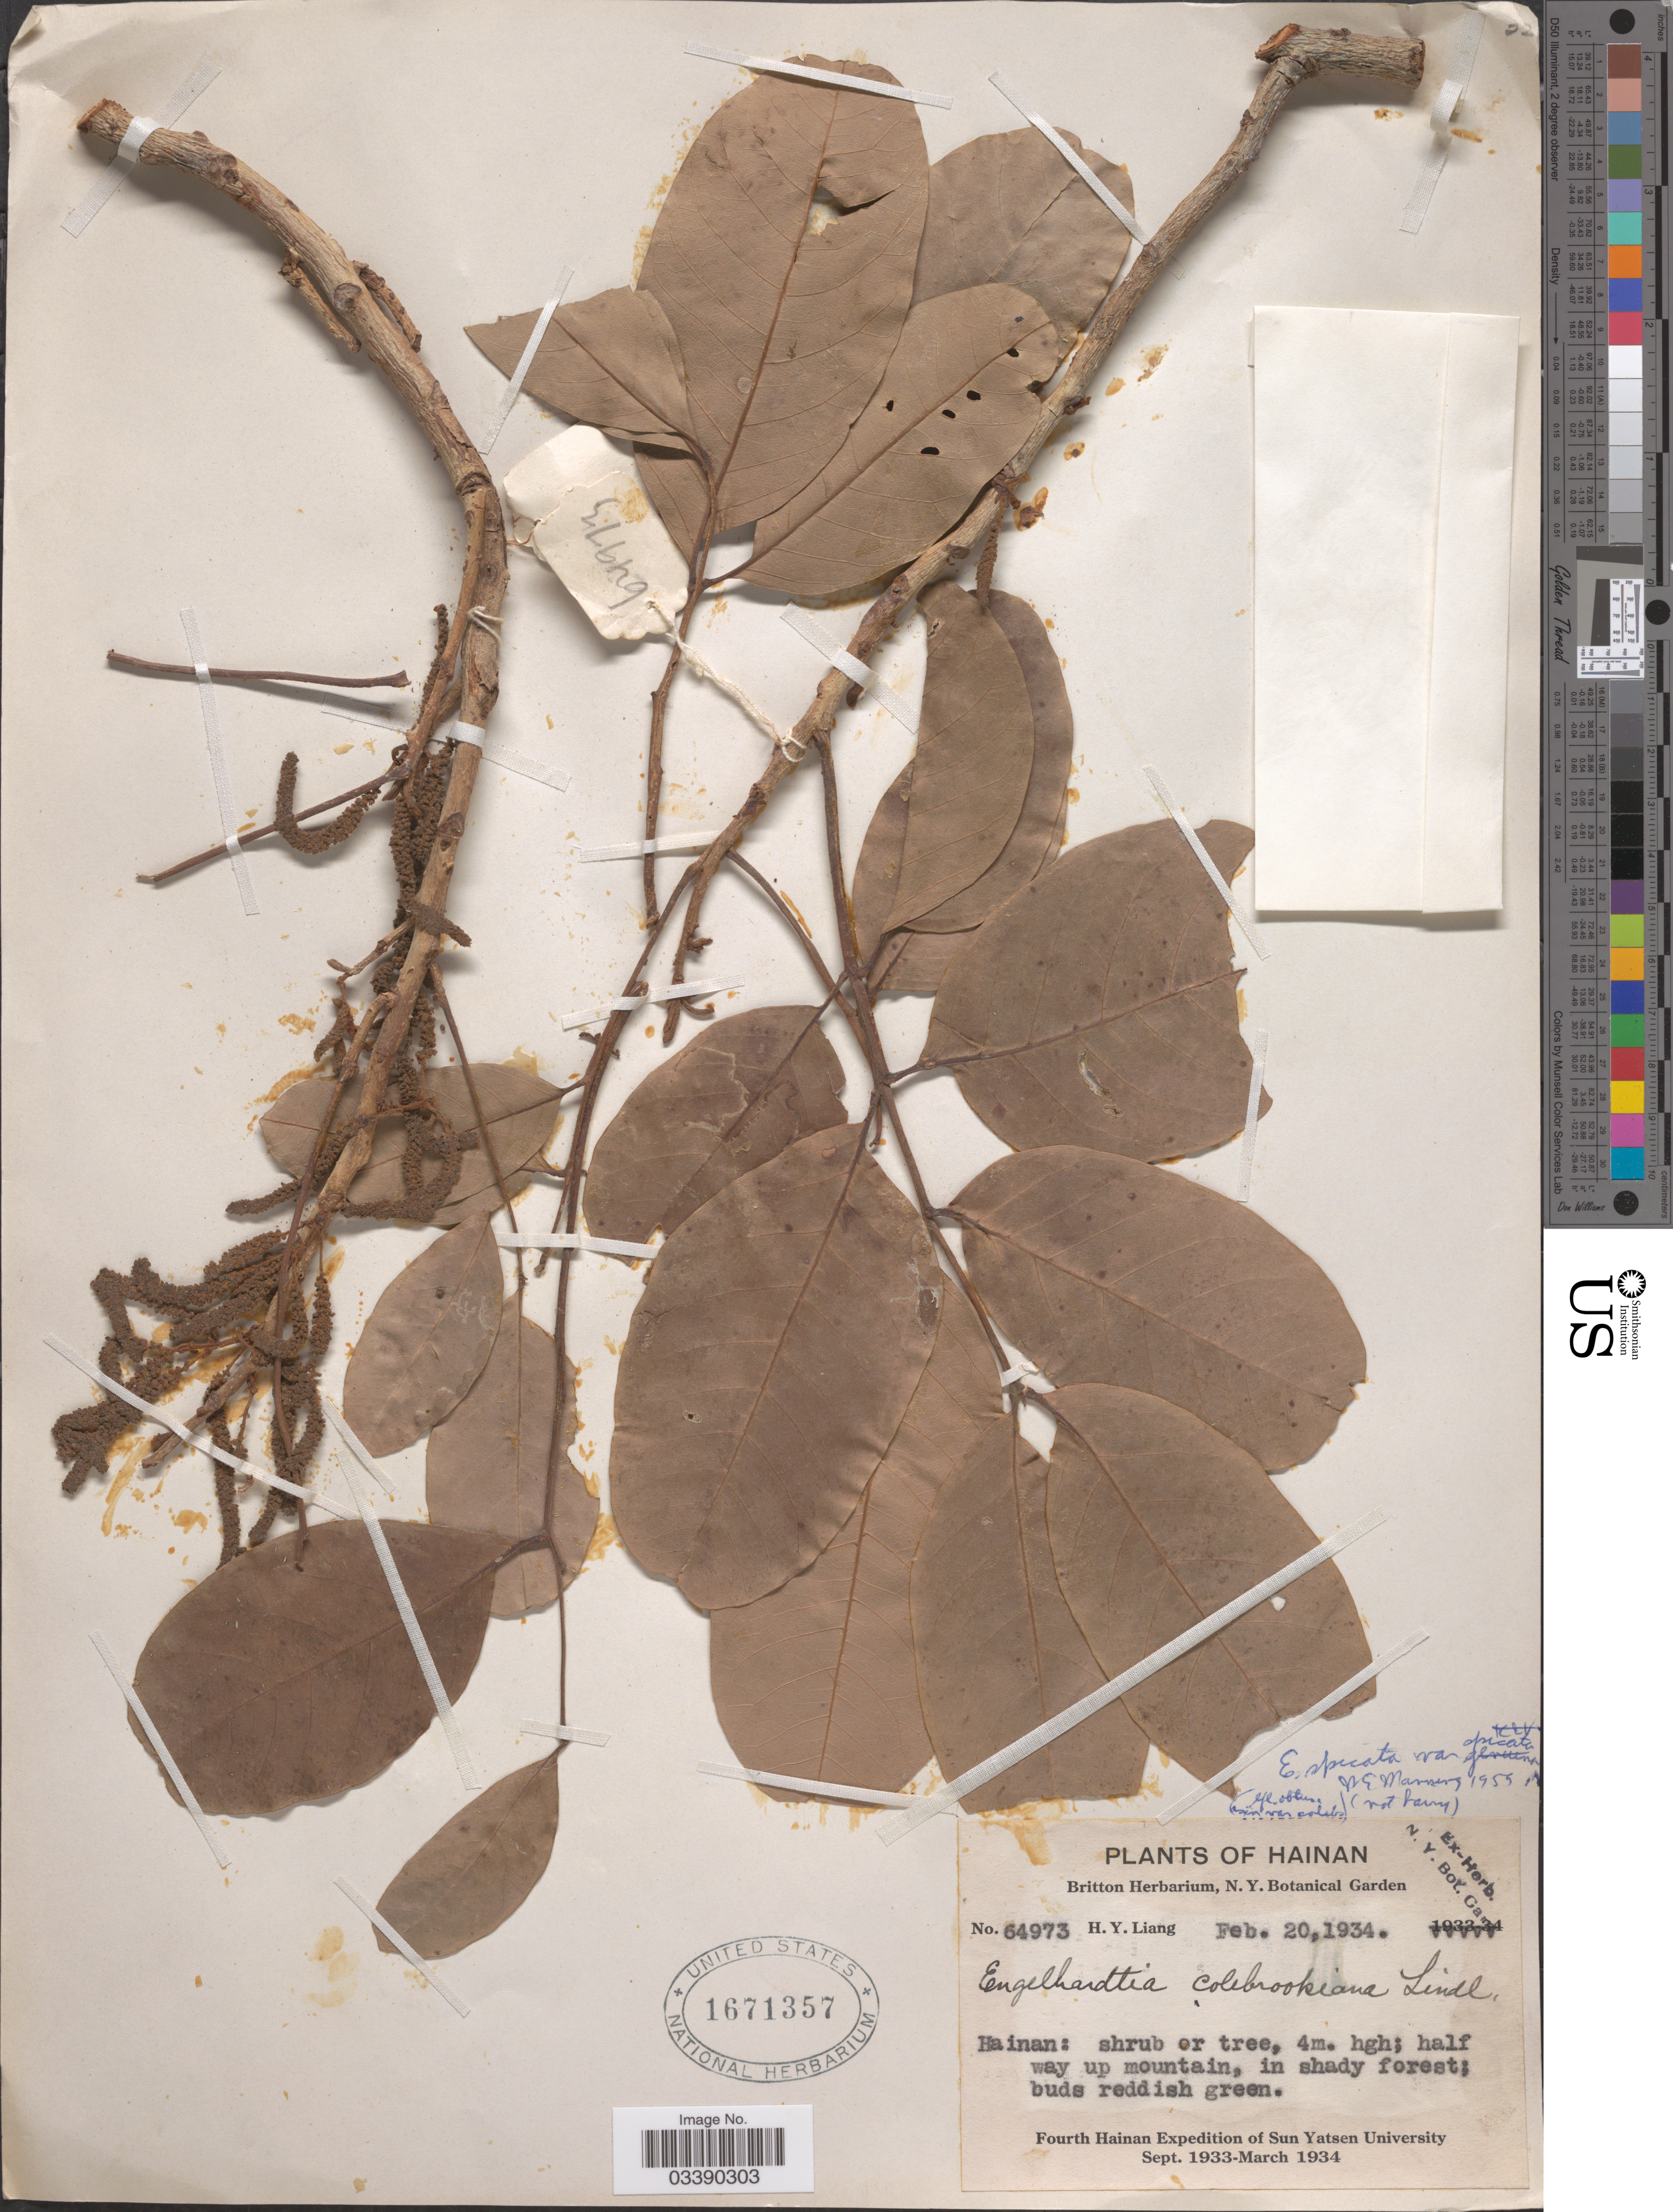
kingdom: Plantae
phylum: Tracheophyta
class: Magnoliopsida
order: Fagales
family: Juglandaceae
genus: Engelhardia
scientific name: Engelhardia spicata var. spicata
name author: Lesch. ex Blume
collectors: H. Y. Liang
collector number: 64973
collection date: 1934-02-20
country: China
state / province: Hainan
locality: Hainan.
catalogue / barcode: US 1671357